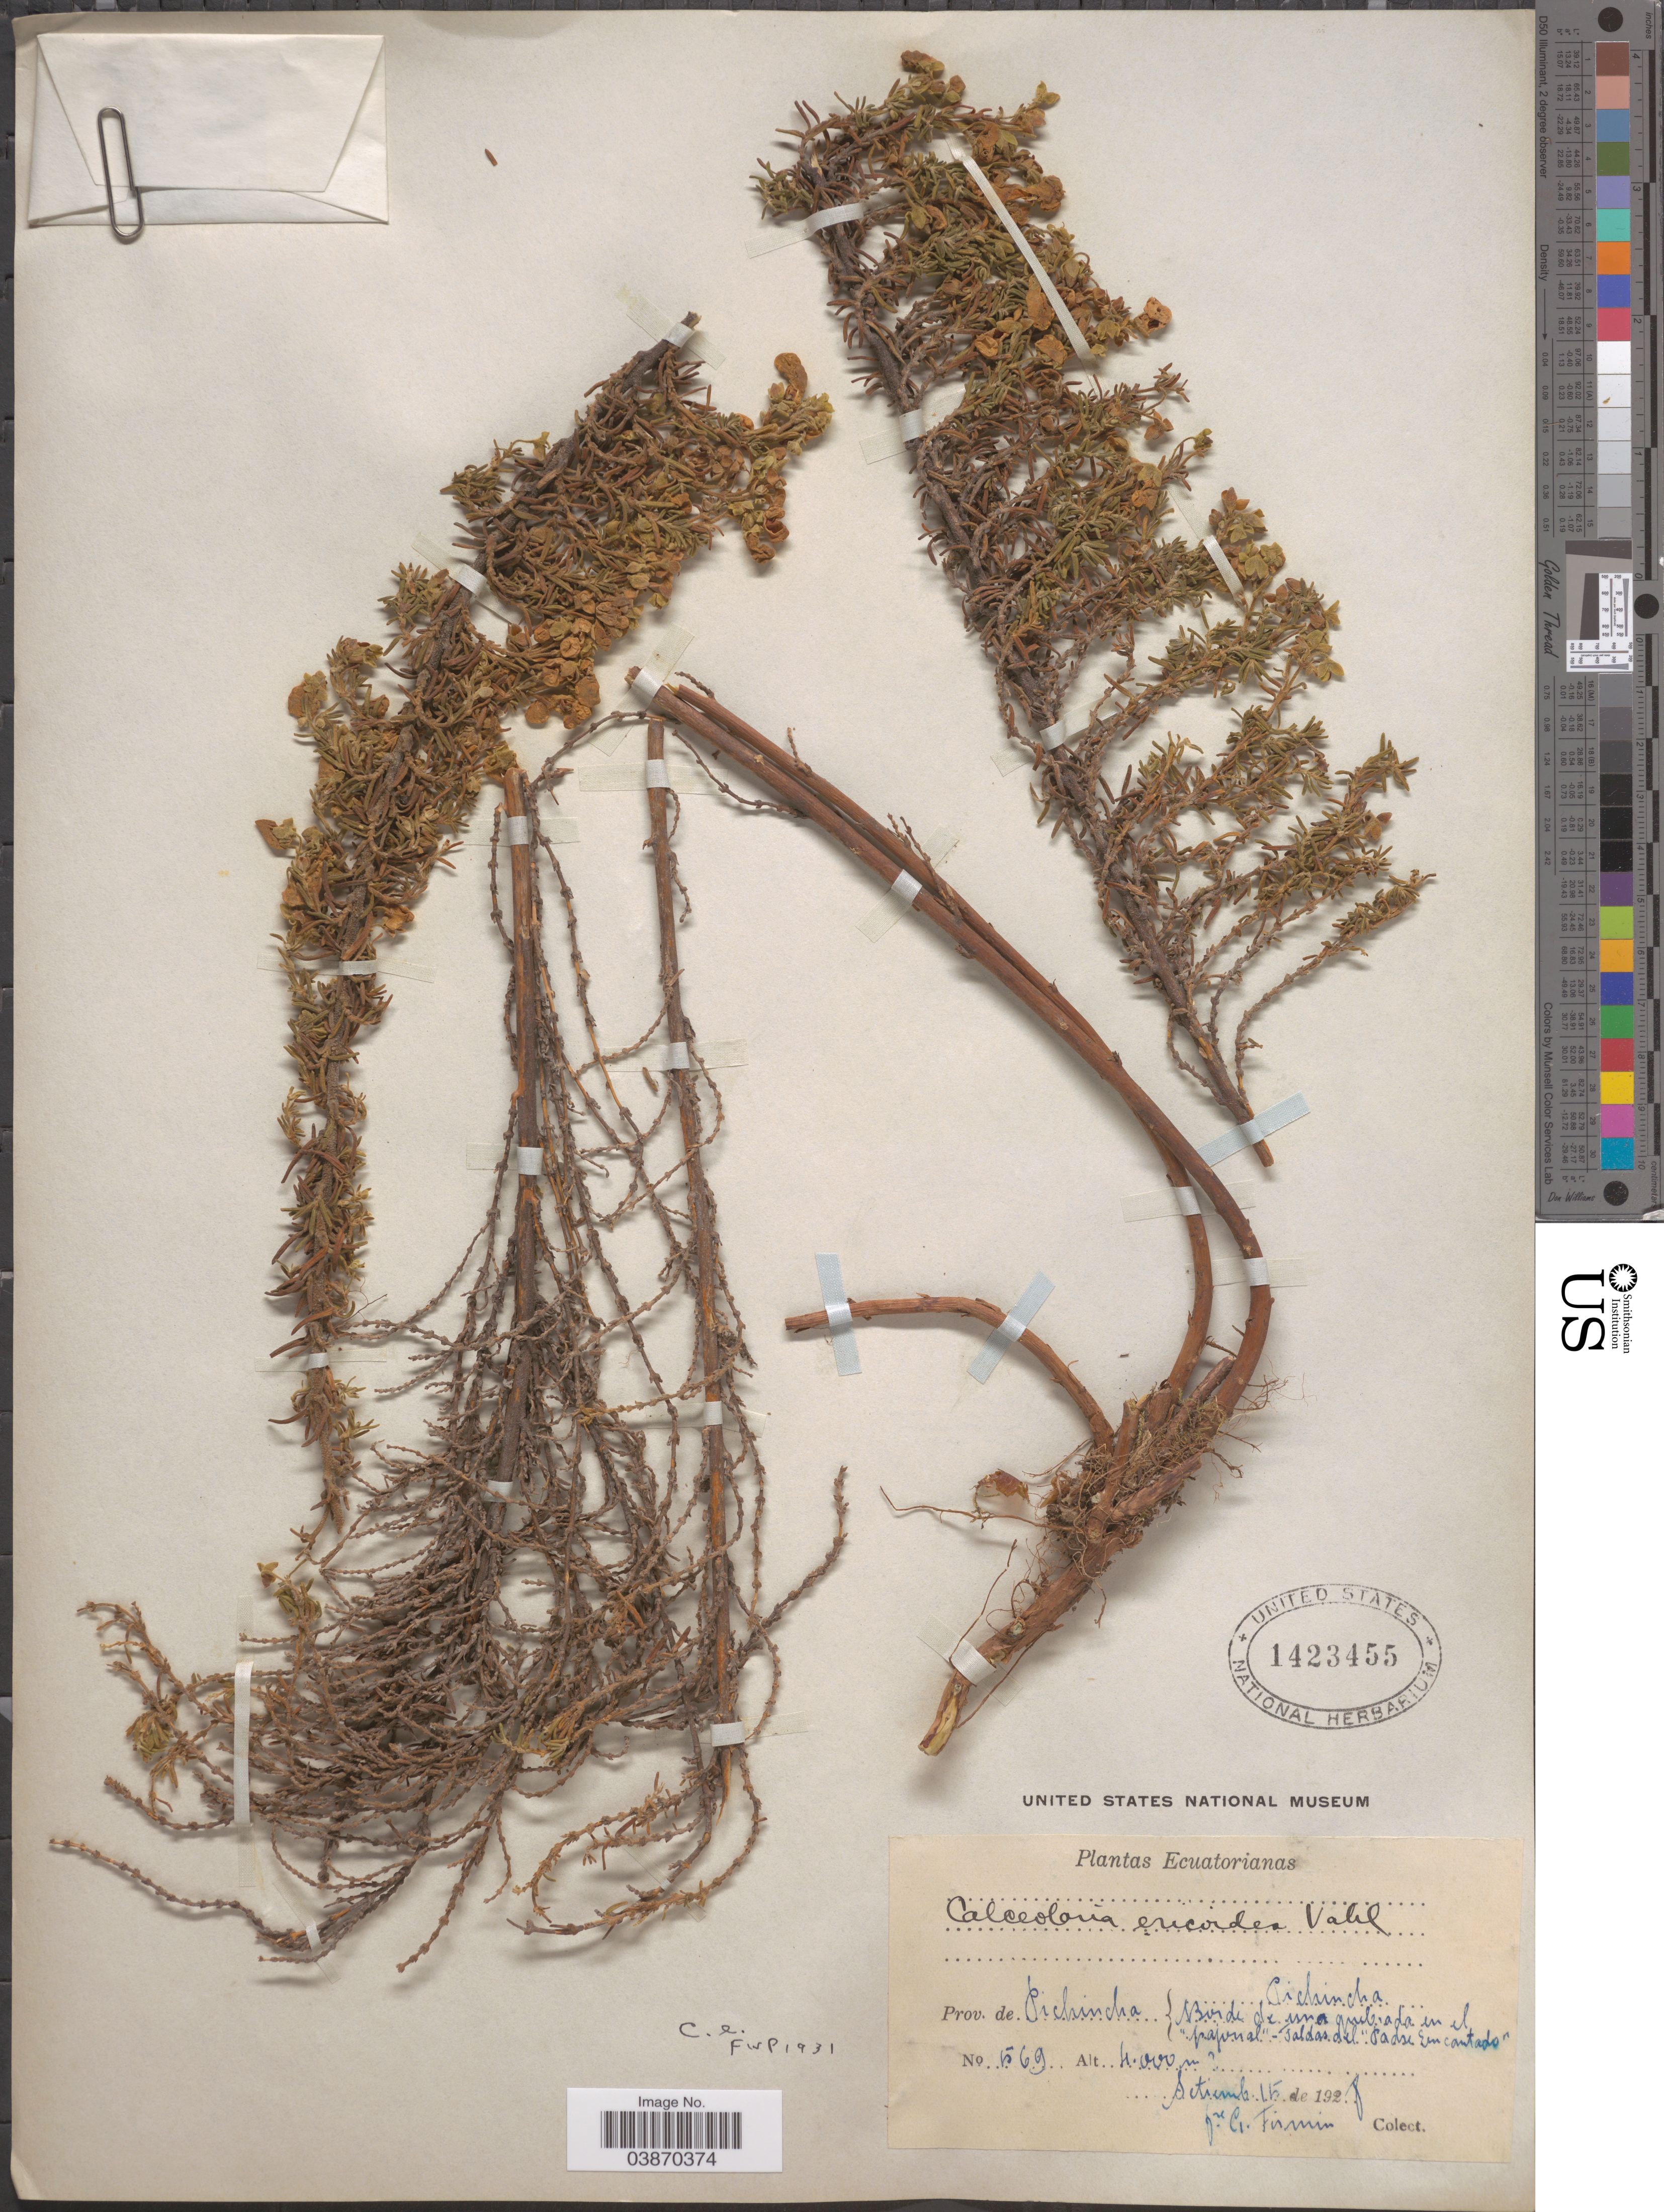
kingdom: Plantae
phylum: Tracheophyta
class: Magnoliopsida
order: Lamiales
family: Calceolariaceae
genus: Calceolaria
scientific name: Calceolaria ericoides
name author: Juss. ex Vahl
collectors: F. Firmin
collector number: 569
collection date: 1928-09-15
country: Ecuador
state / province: Pichincha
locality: Borde de una quebrada en el "pajonal". Faldas del "Padre Un cantado".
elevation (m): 4000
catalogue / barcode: US 1423455